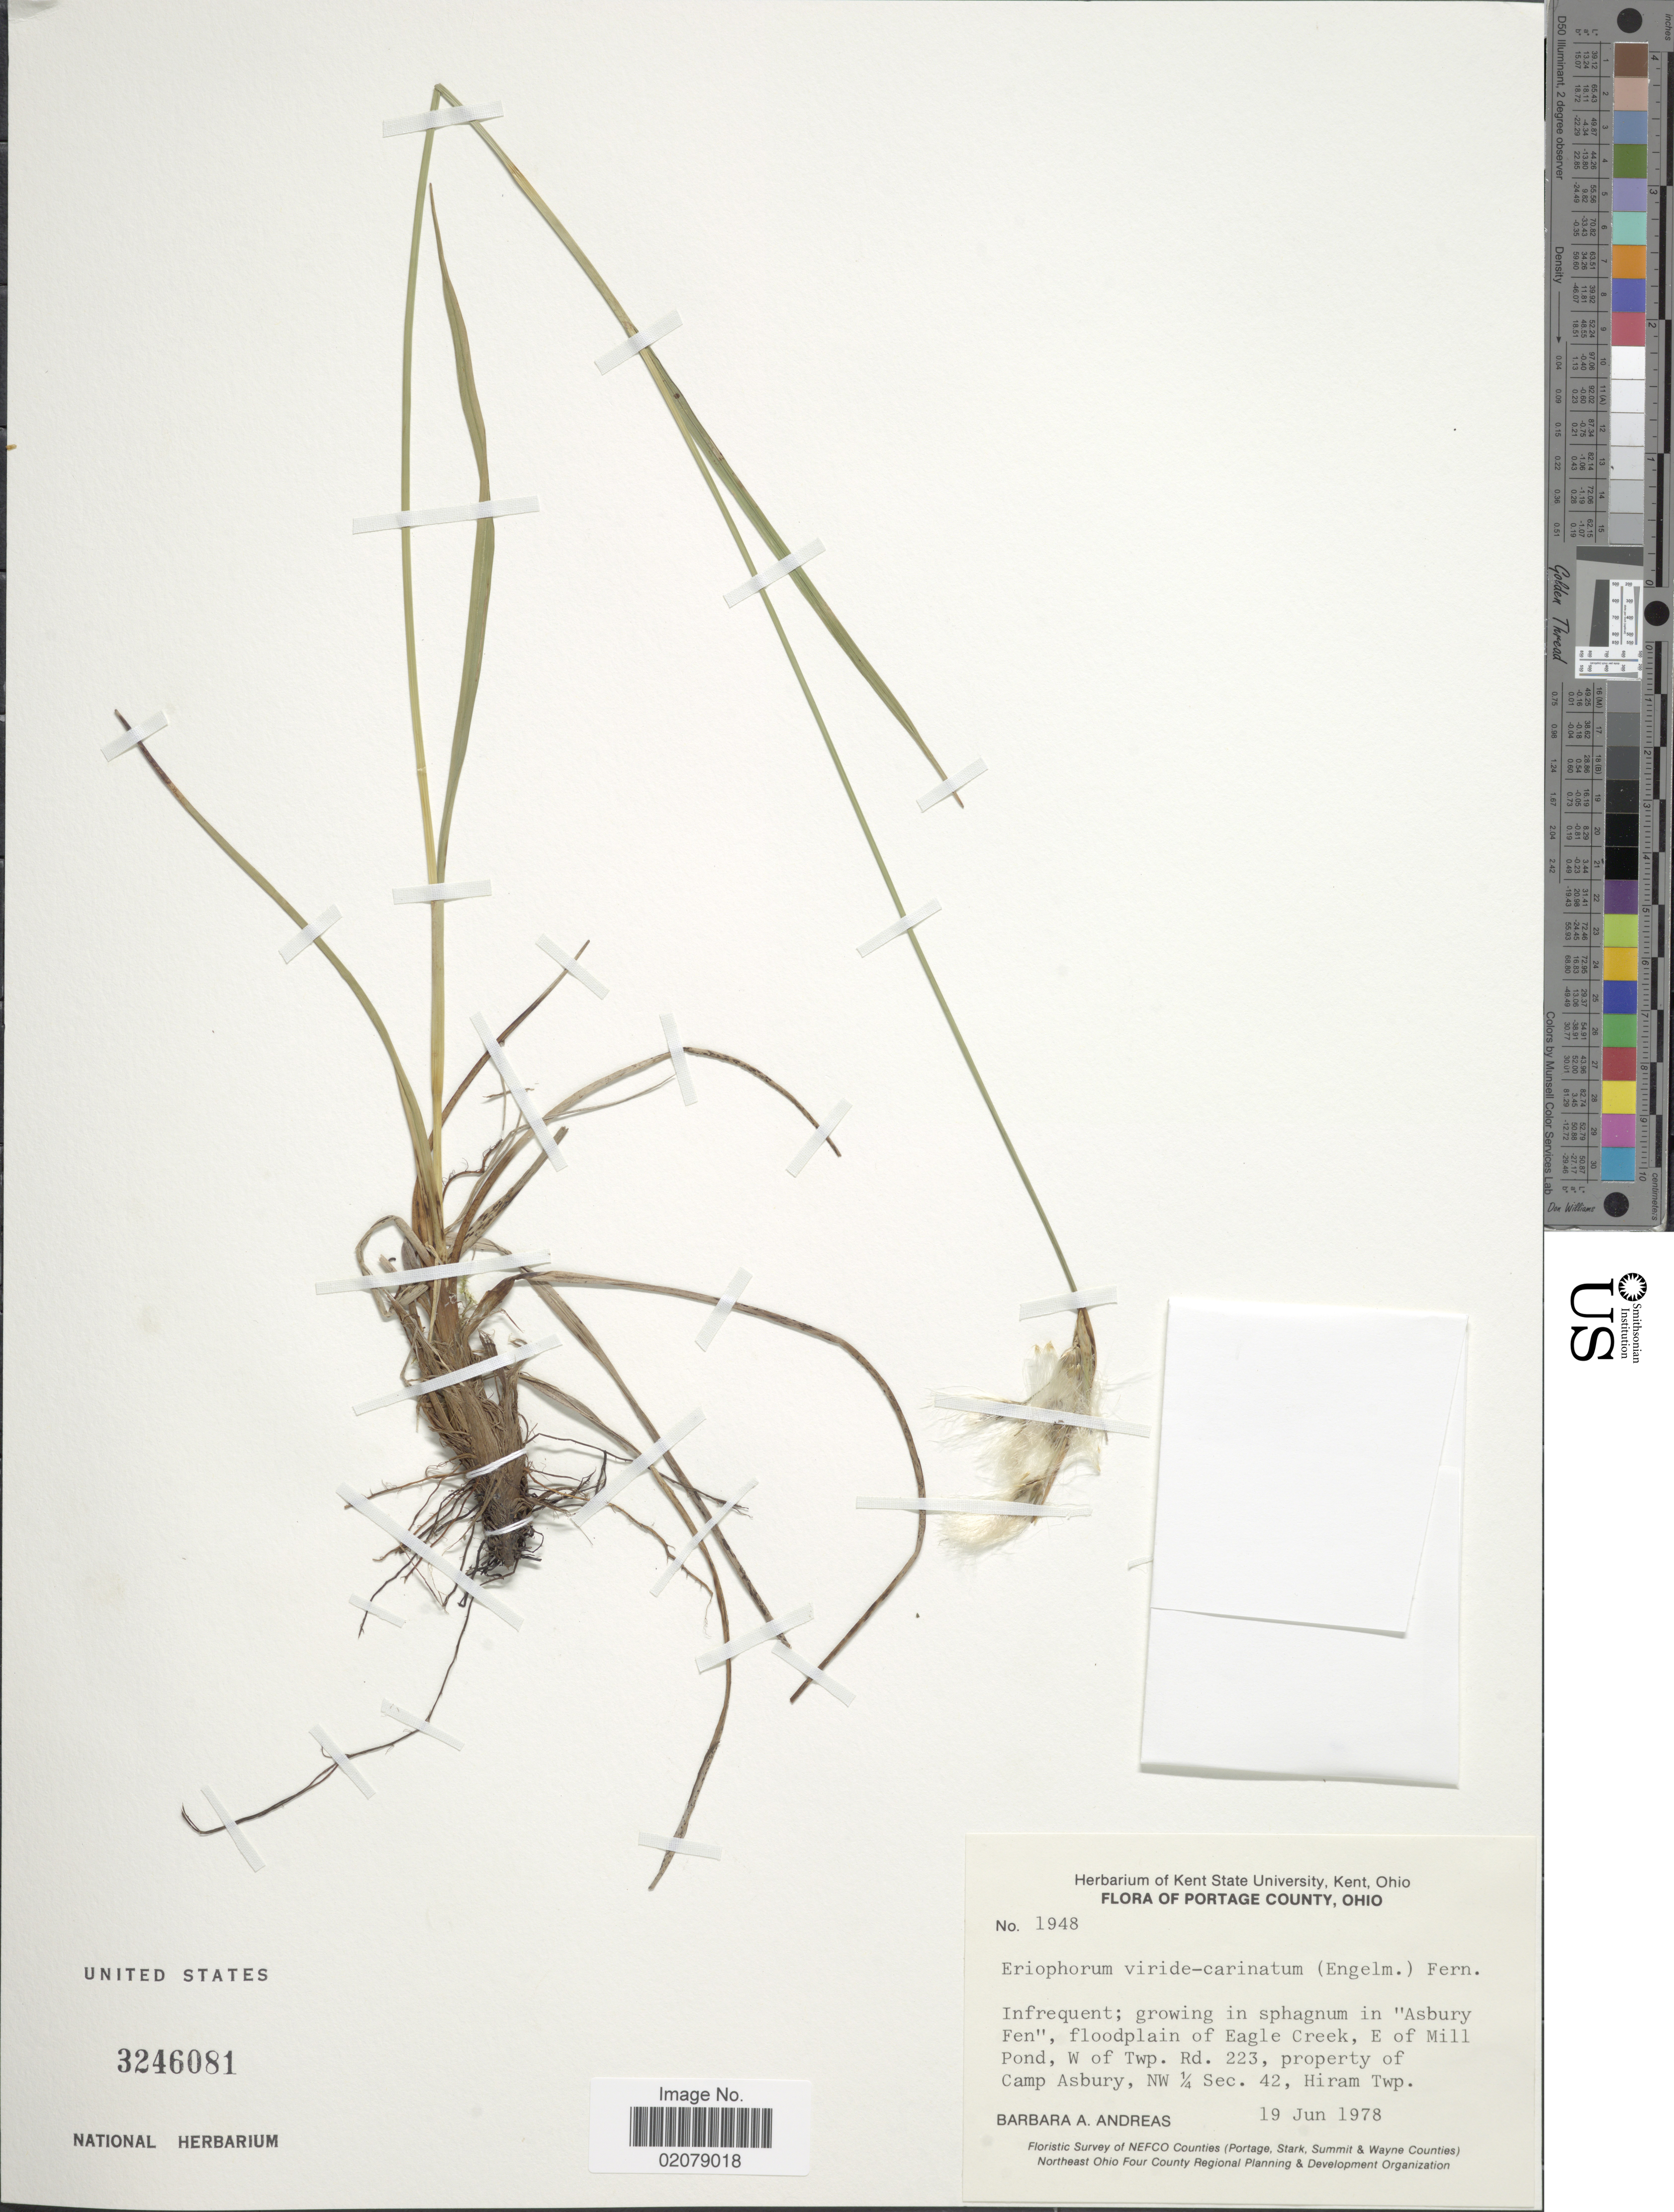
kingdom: Plantae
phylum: Tracheophyta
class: Liliopsida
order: Poales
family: Cyperaceae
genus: Eriophorum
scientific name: Eriophorum viridicarinatum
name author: (Englem.) Fernald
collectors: B. A. Andreas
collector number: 1948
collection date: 1978-06-19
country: United States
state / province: Ohio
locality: Portage County, Ohio, Floodplain of Eagle Creek, E of Mill Pond, W of Twp. Rd. 223, property of Pond, W of Twp. Rd 223, property of Camp Asbury, NW ¼ Sec. 42, Hiram Twp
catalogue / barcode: US 3246081